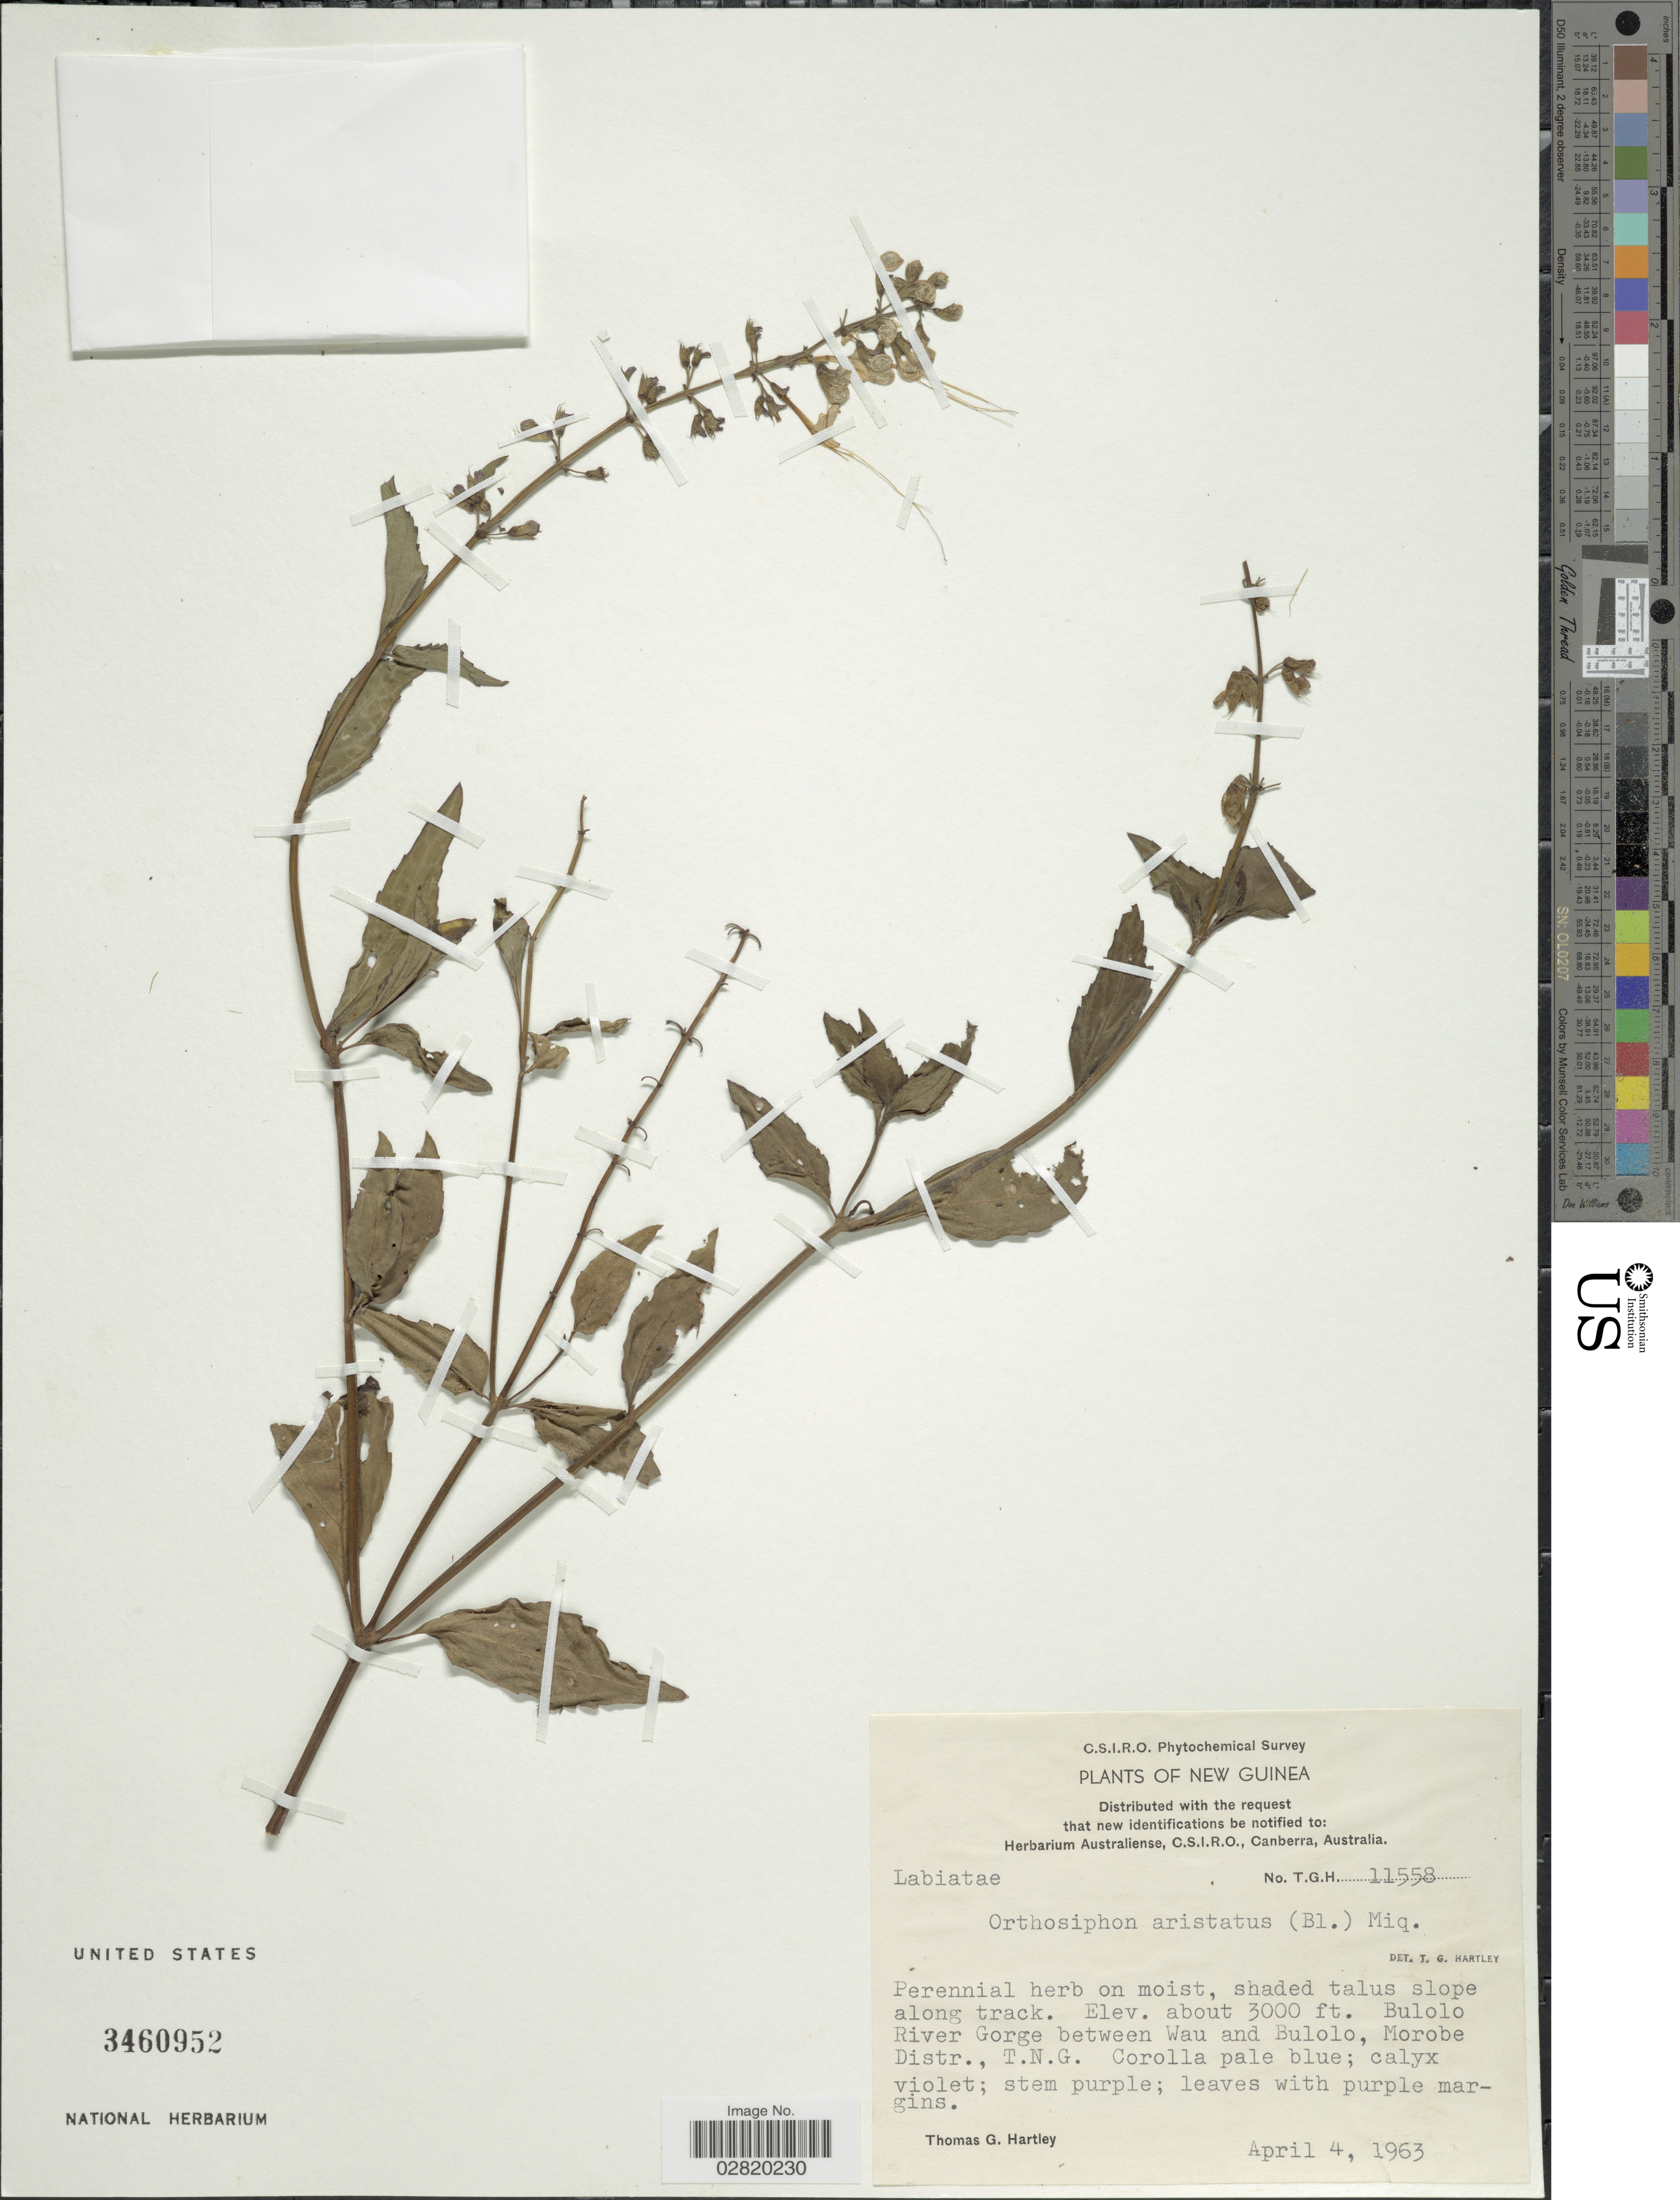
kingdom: Plantae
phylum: Tracheophyta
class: Magnoliopsida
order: Lamiales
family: Lamiaceae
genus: Orthosiphon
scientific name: Orthosiphon aristatus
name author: (Blume) Miq.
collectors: T. G. Hartley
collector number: T.G.H.11558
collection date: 1963-04-04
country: Papua New Guinea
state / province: Morobe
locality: New Guinea. Bulolo River Gorge between Wau and Bulolo, Morobe Distr., T.N.G.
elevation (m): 914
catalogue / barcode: US 3460952